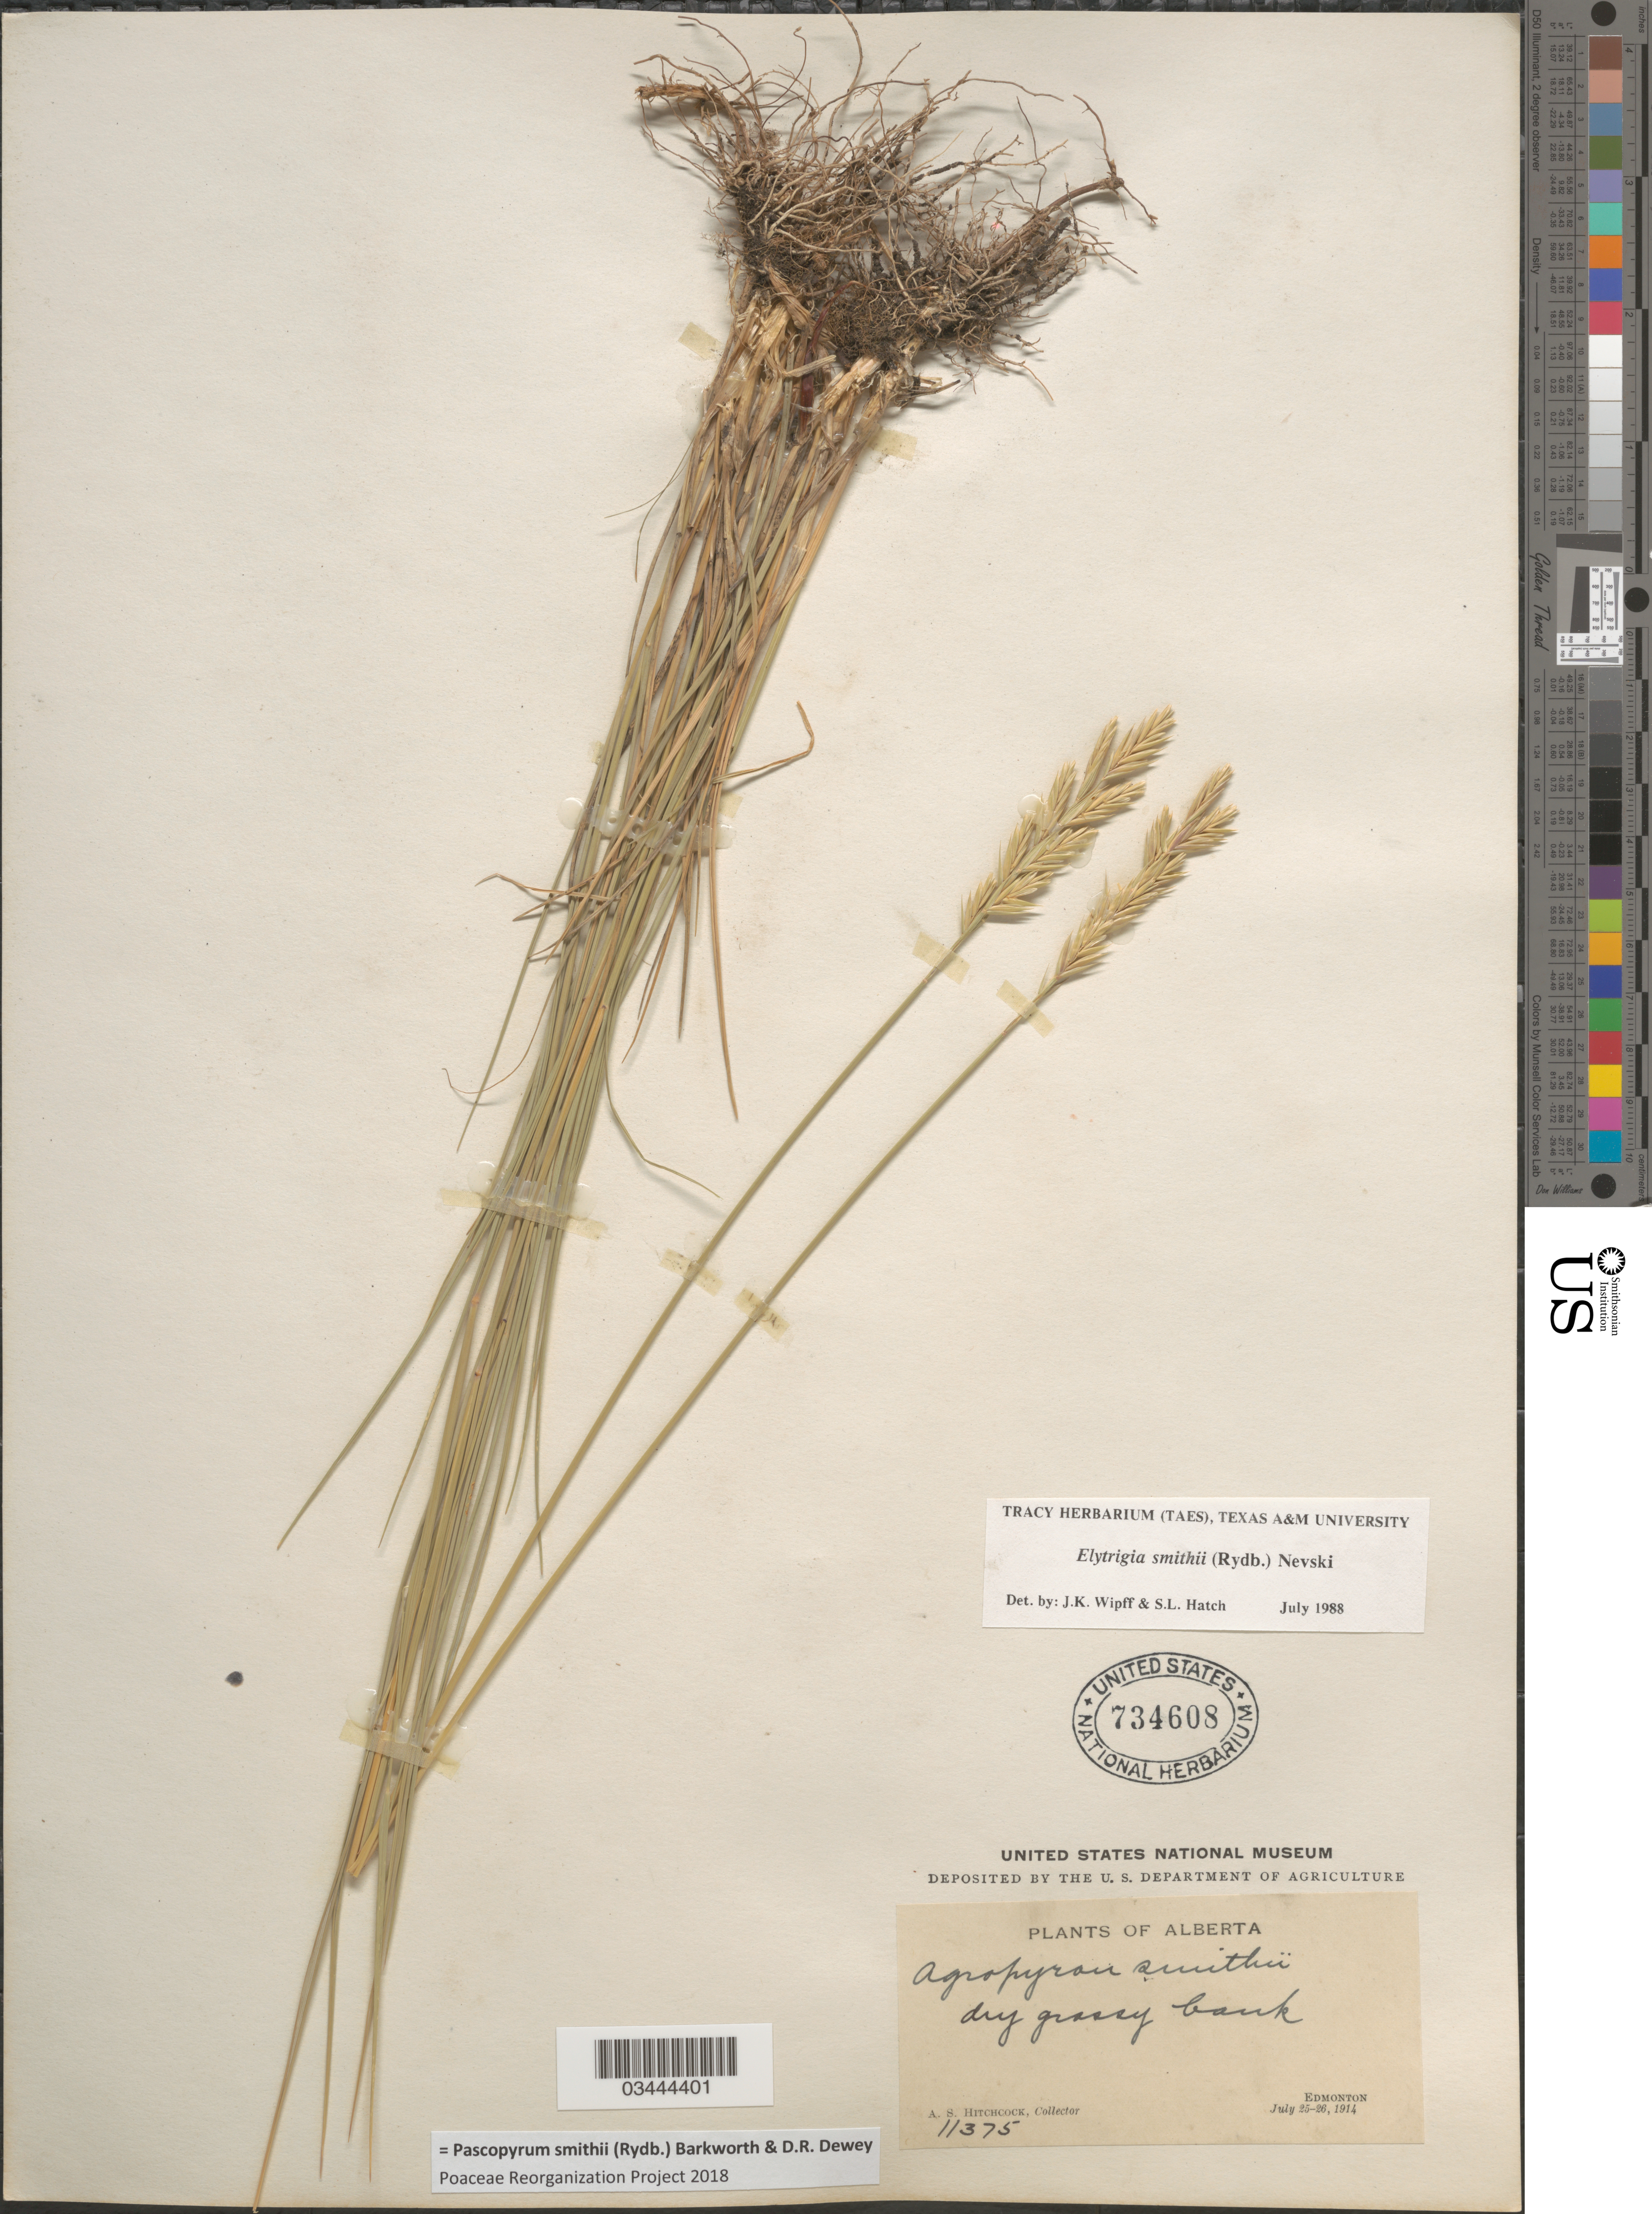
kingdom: Plantae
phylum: Tracheophyta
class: Liliopsida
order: Poales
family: Poaceae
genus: Pascopyrum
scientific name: Pascopyrum smithii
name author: (Rydb.) Barkworth & Dewey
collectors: A. S. Hitchcock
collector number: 11375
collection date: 1914-07-25/1914-07-26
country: Canada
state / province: Alberta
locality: Dry grassy bank. Edmonton.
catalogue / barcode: US 734608